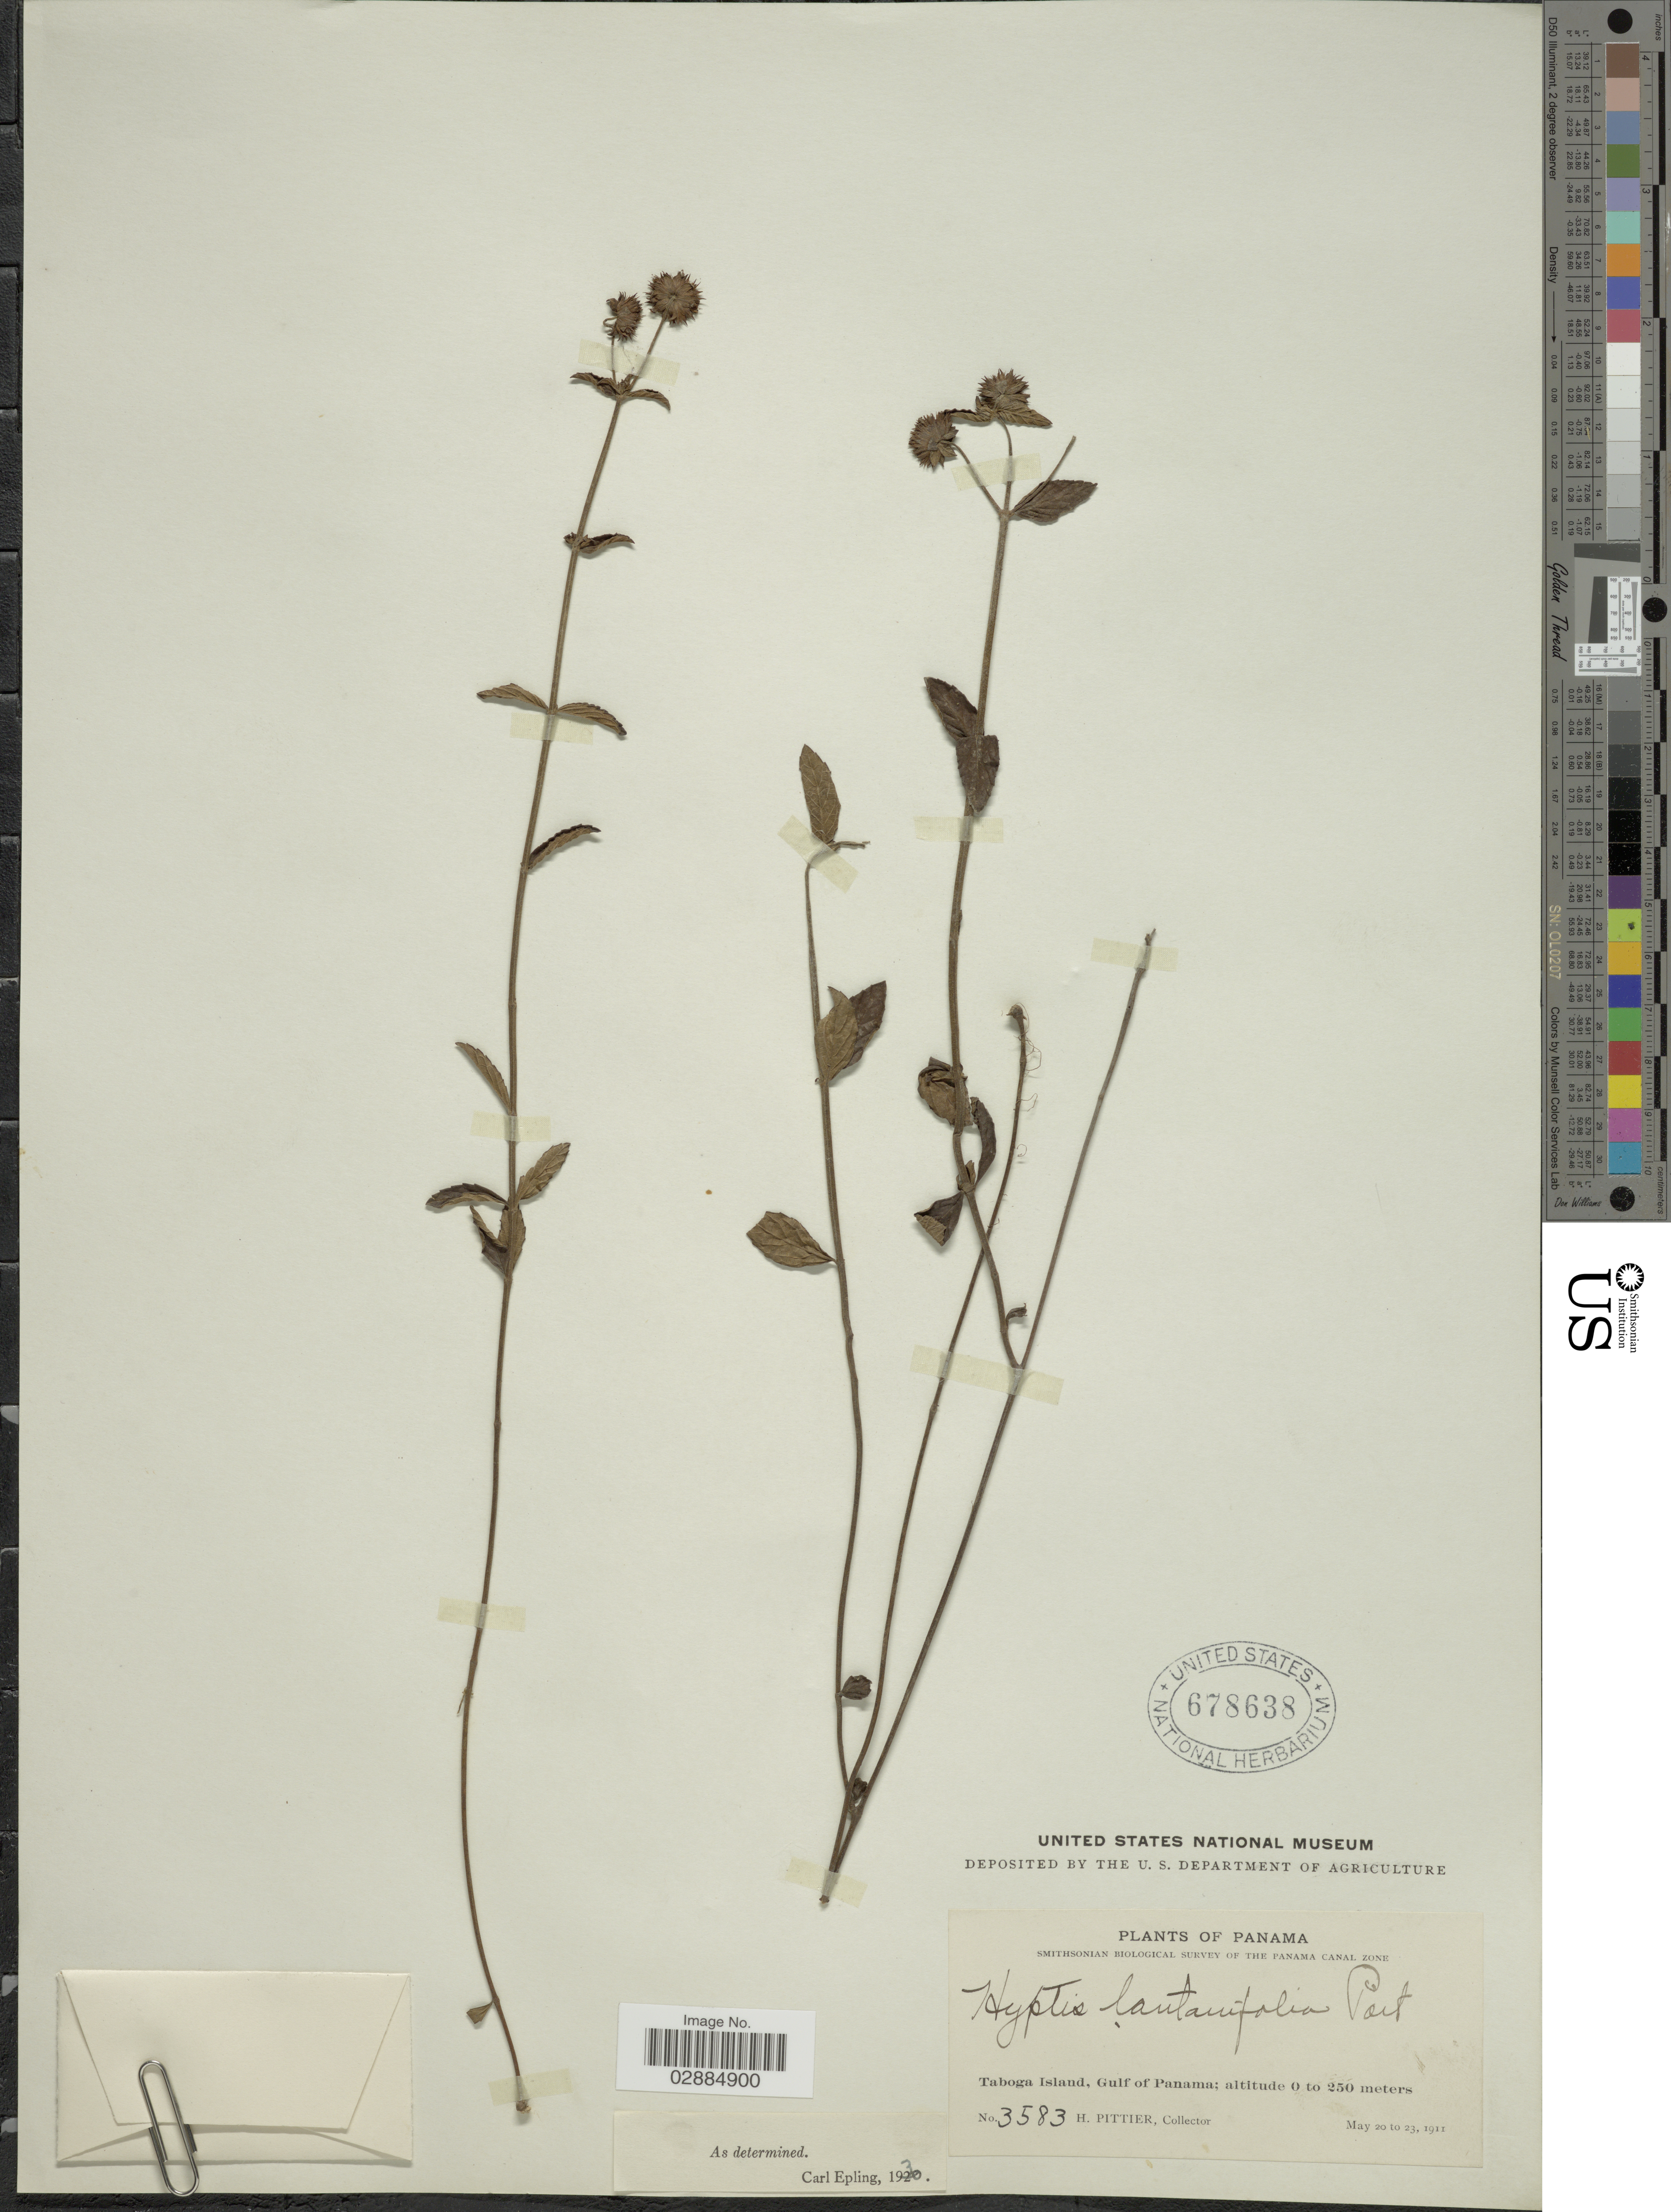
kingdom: Plantae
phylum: Tracheophyta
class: Magnoliopsida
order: Lamiales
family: Lamiaceae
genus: Hyptis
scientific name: Hyptis lantanifolia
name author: Poit.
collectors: H. F. Pittier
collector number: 3583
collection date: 1911-05-20/1911-05-23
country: Panama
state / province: Panamá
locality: Taboga Island, Gulf of Panama.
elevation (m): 0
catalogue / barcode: US 678638